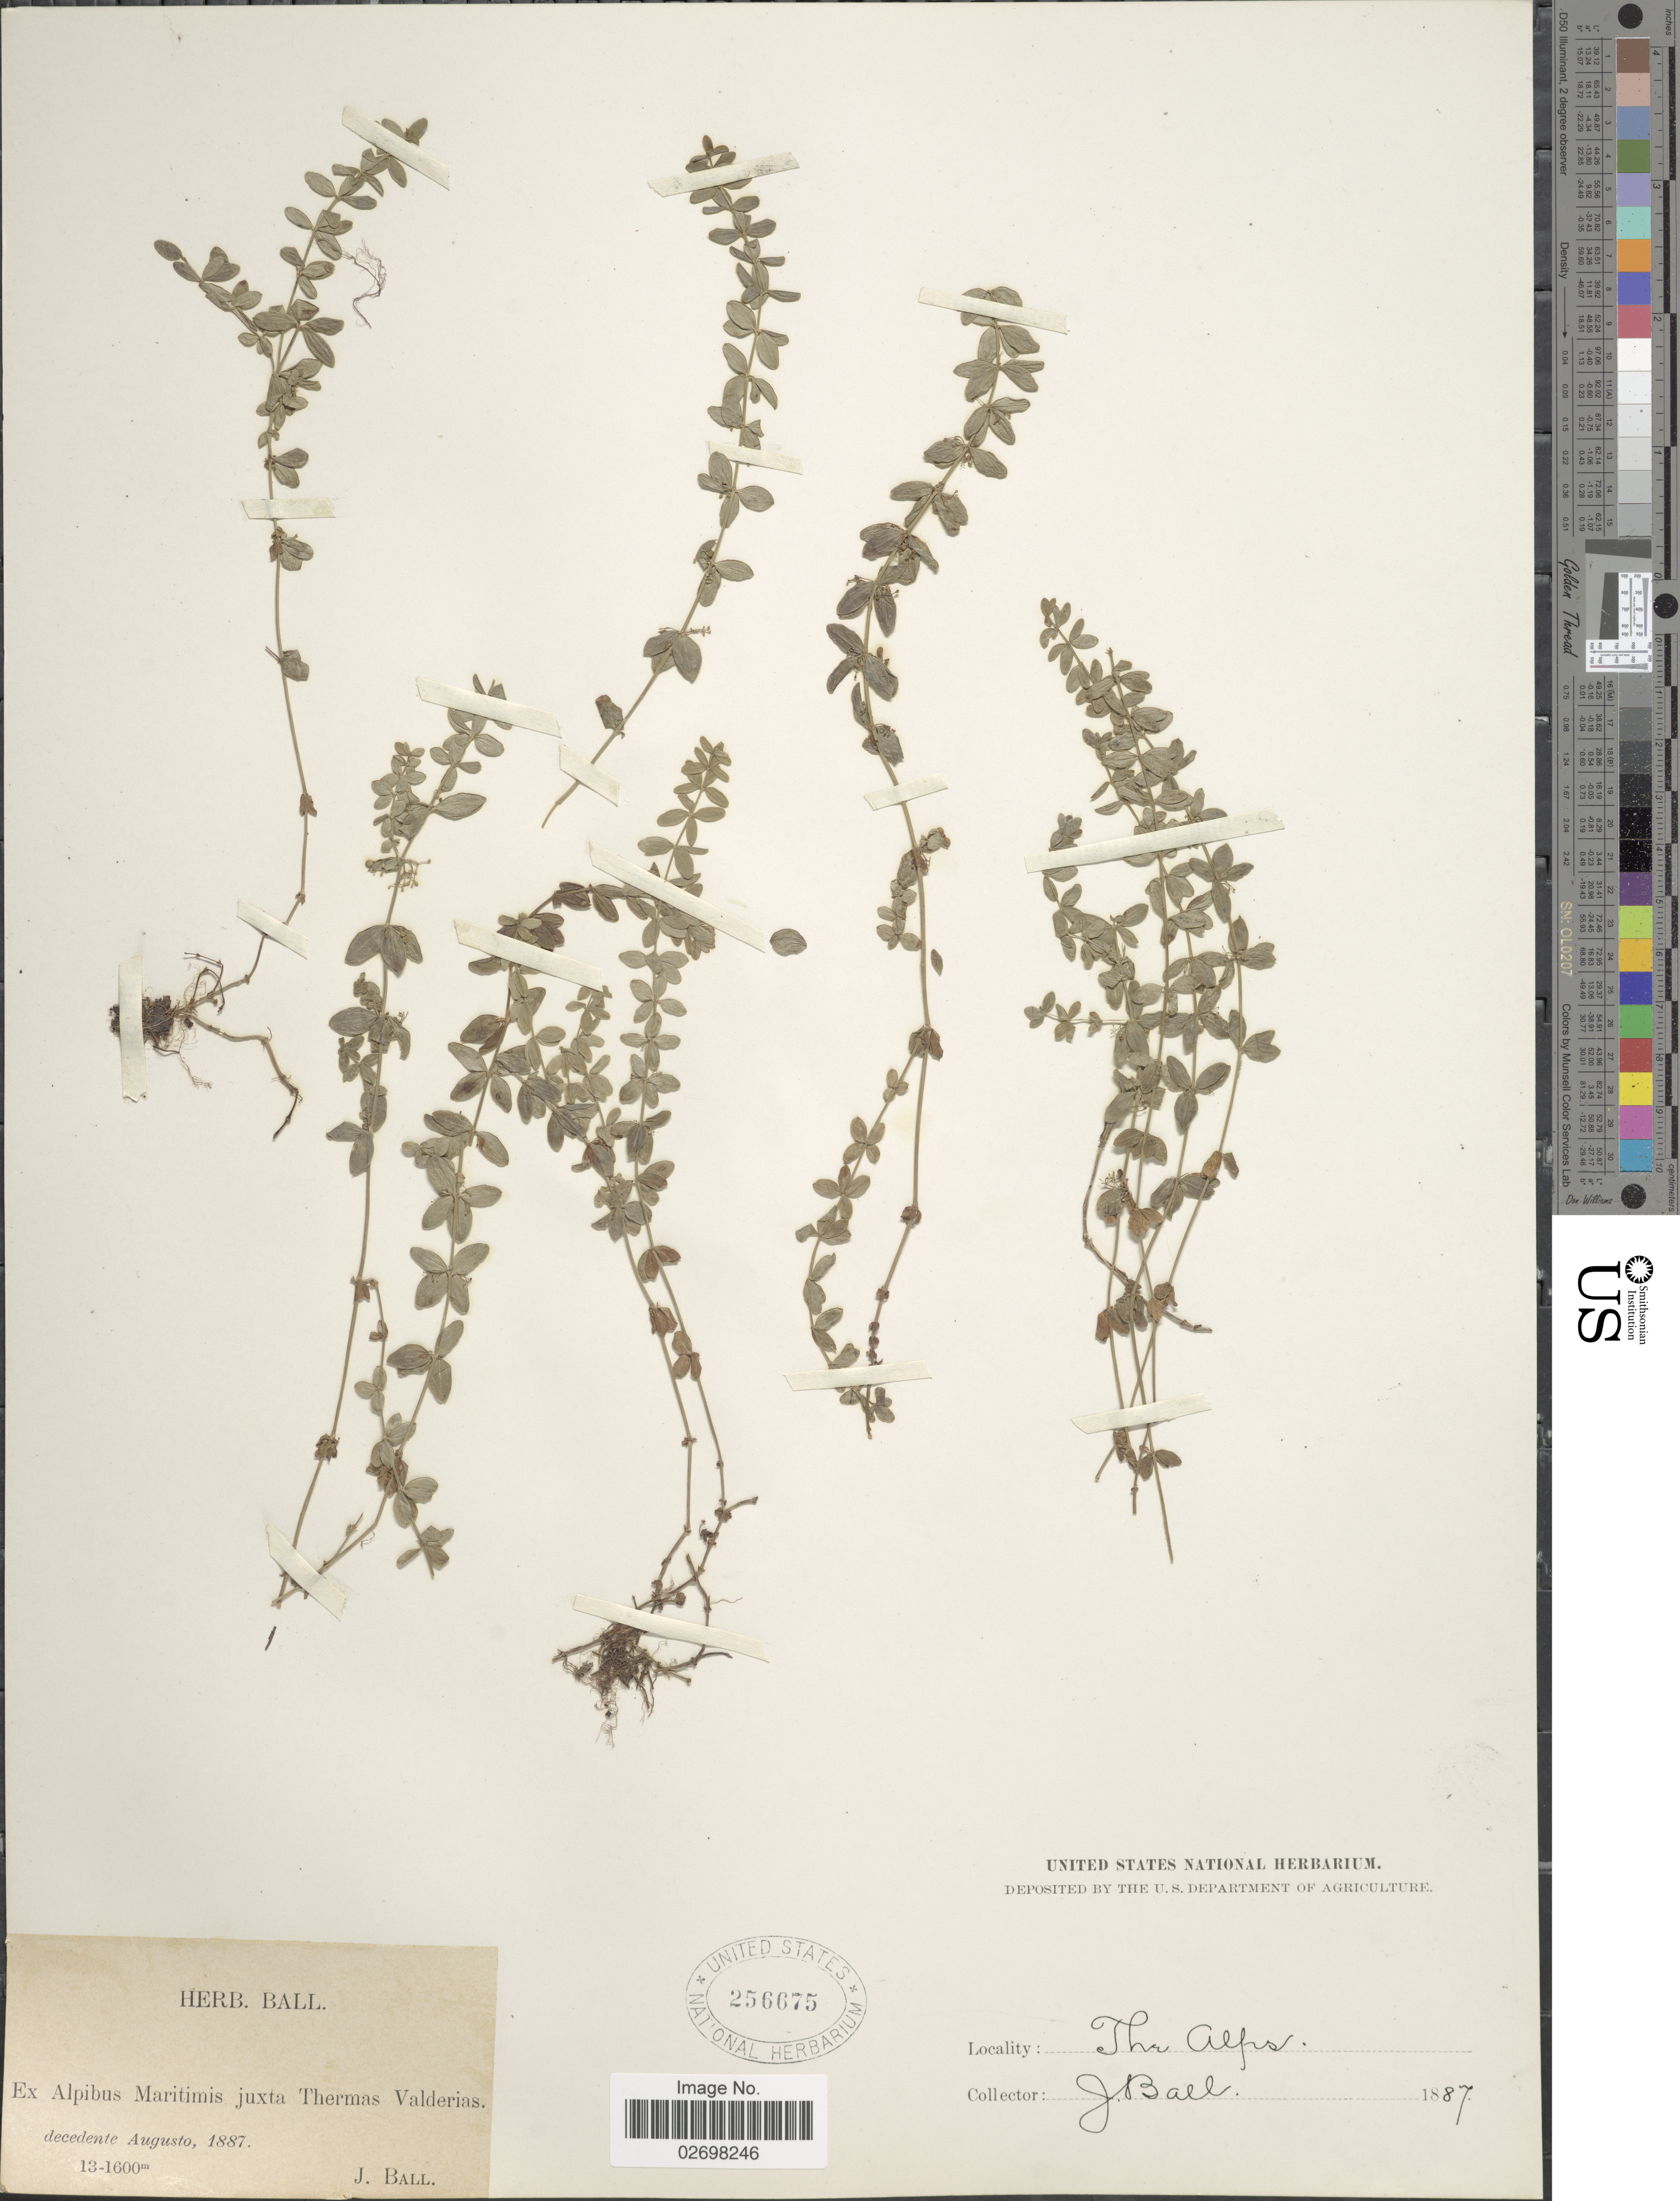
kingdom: Plantae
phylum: Tracheophyta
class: Magnoliopsida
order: Gentianales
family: Rubiaceae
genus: Galium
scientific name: Galium sp.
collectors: J. Ball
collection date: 1887-08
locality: Alpibus Maritimis juxta Thermas Valderias, The Alps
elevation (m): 1300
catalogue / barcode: US 256675